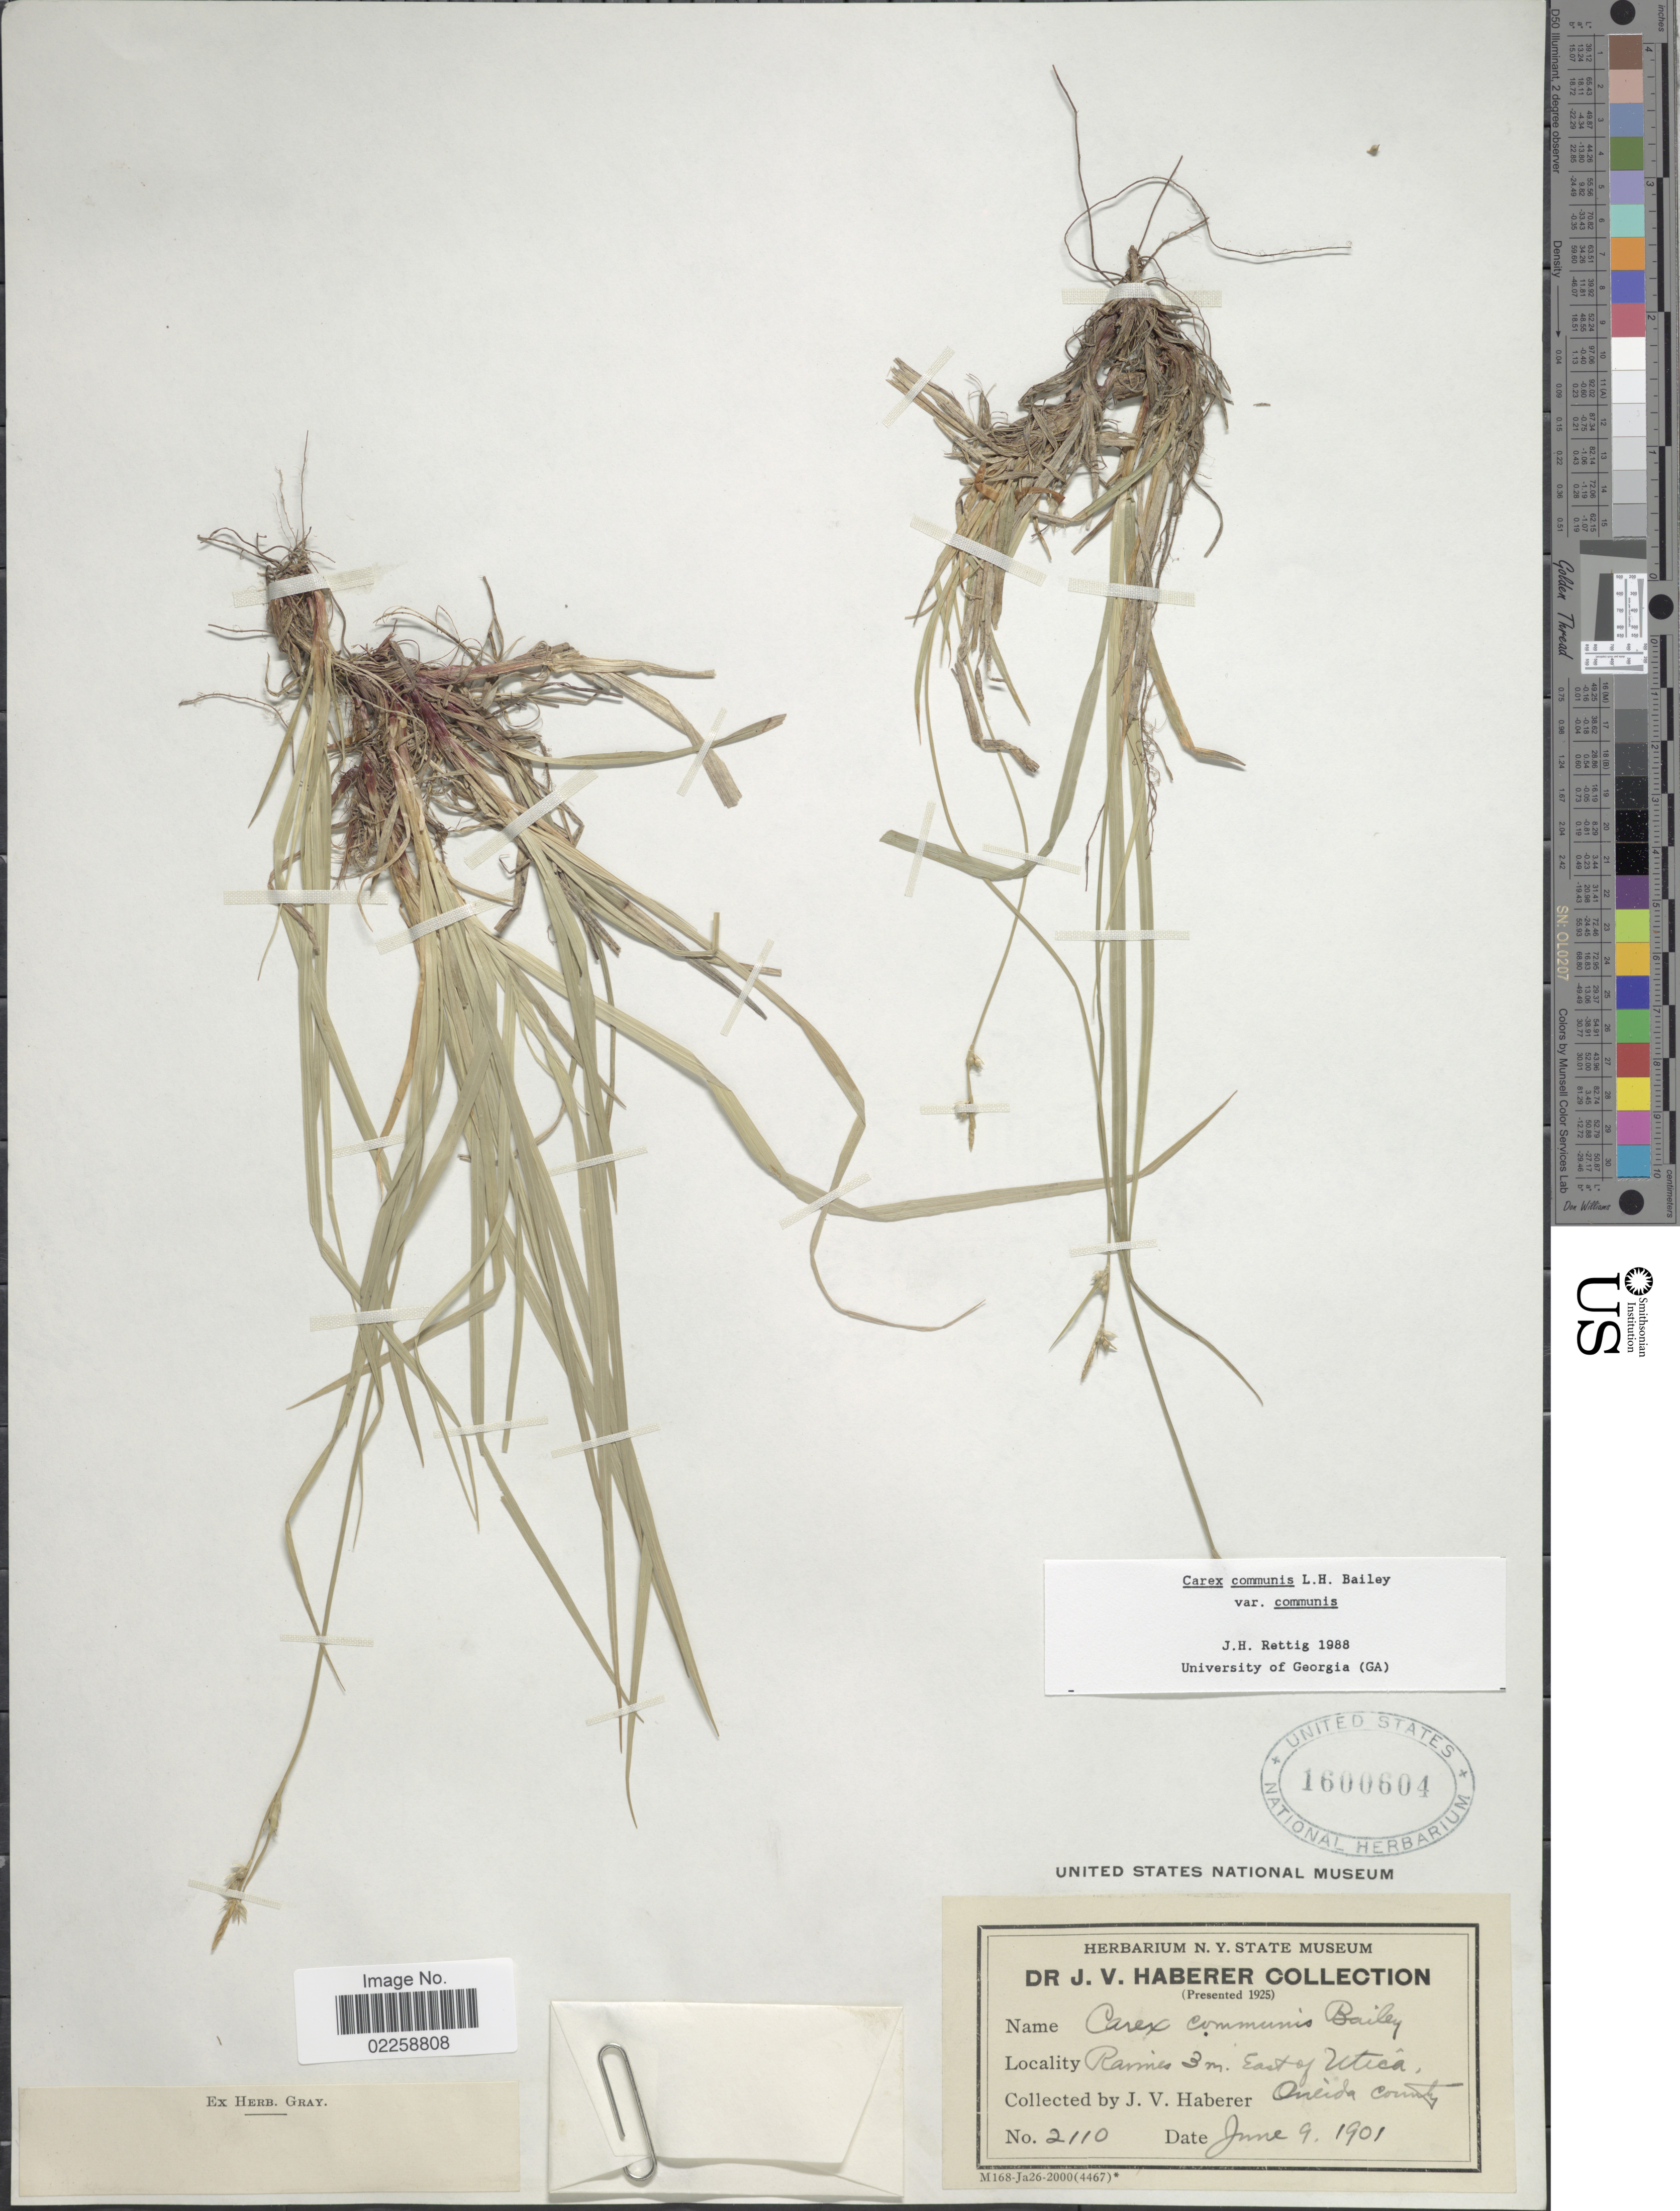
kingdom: Plantae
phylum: Tracheophyta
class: Liliopsida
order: Poales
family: Cyperaceae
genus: Carex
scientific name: Carex communis var. communis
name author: L.H. Bailey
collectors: J. V. Haberer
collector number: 2110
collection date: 1901-06-09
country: United States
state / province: New York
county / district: Oneida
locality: Ravines 3 m. East of Utica, Oneida County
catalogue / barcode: US 1600604